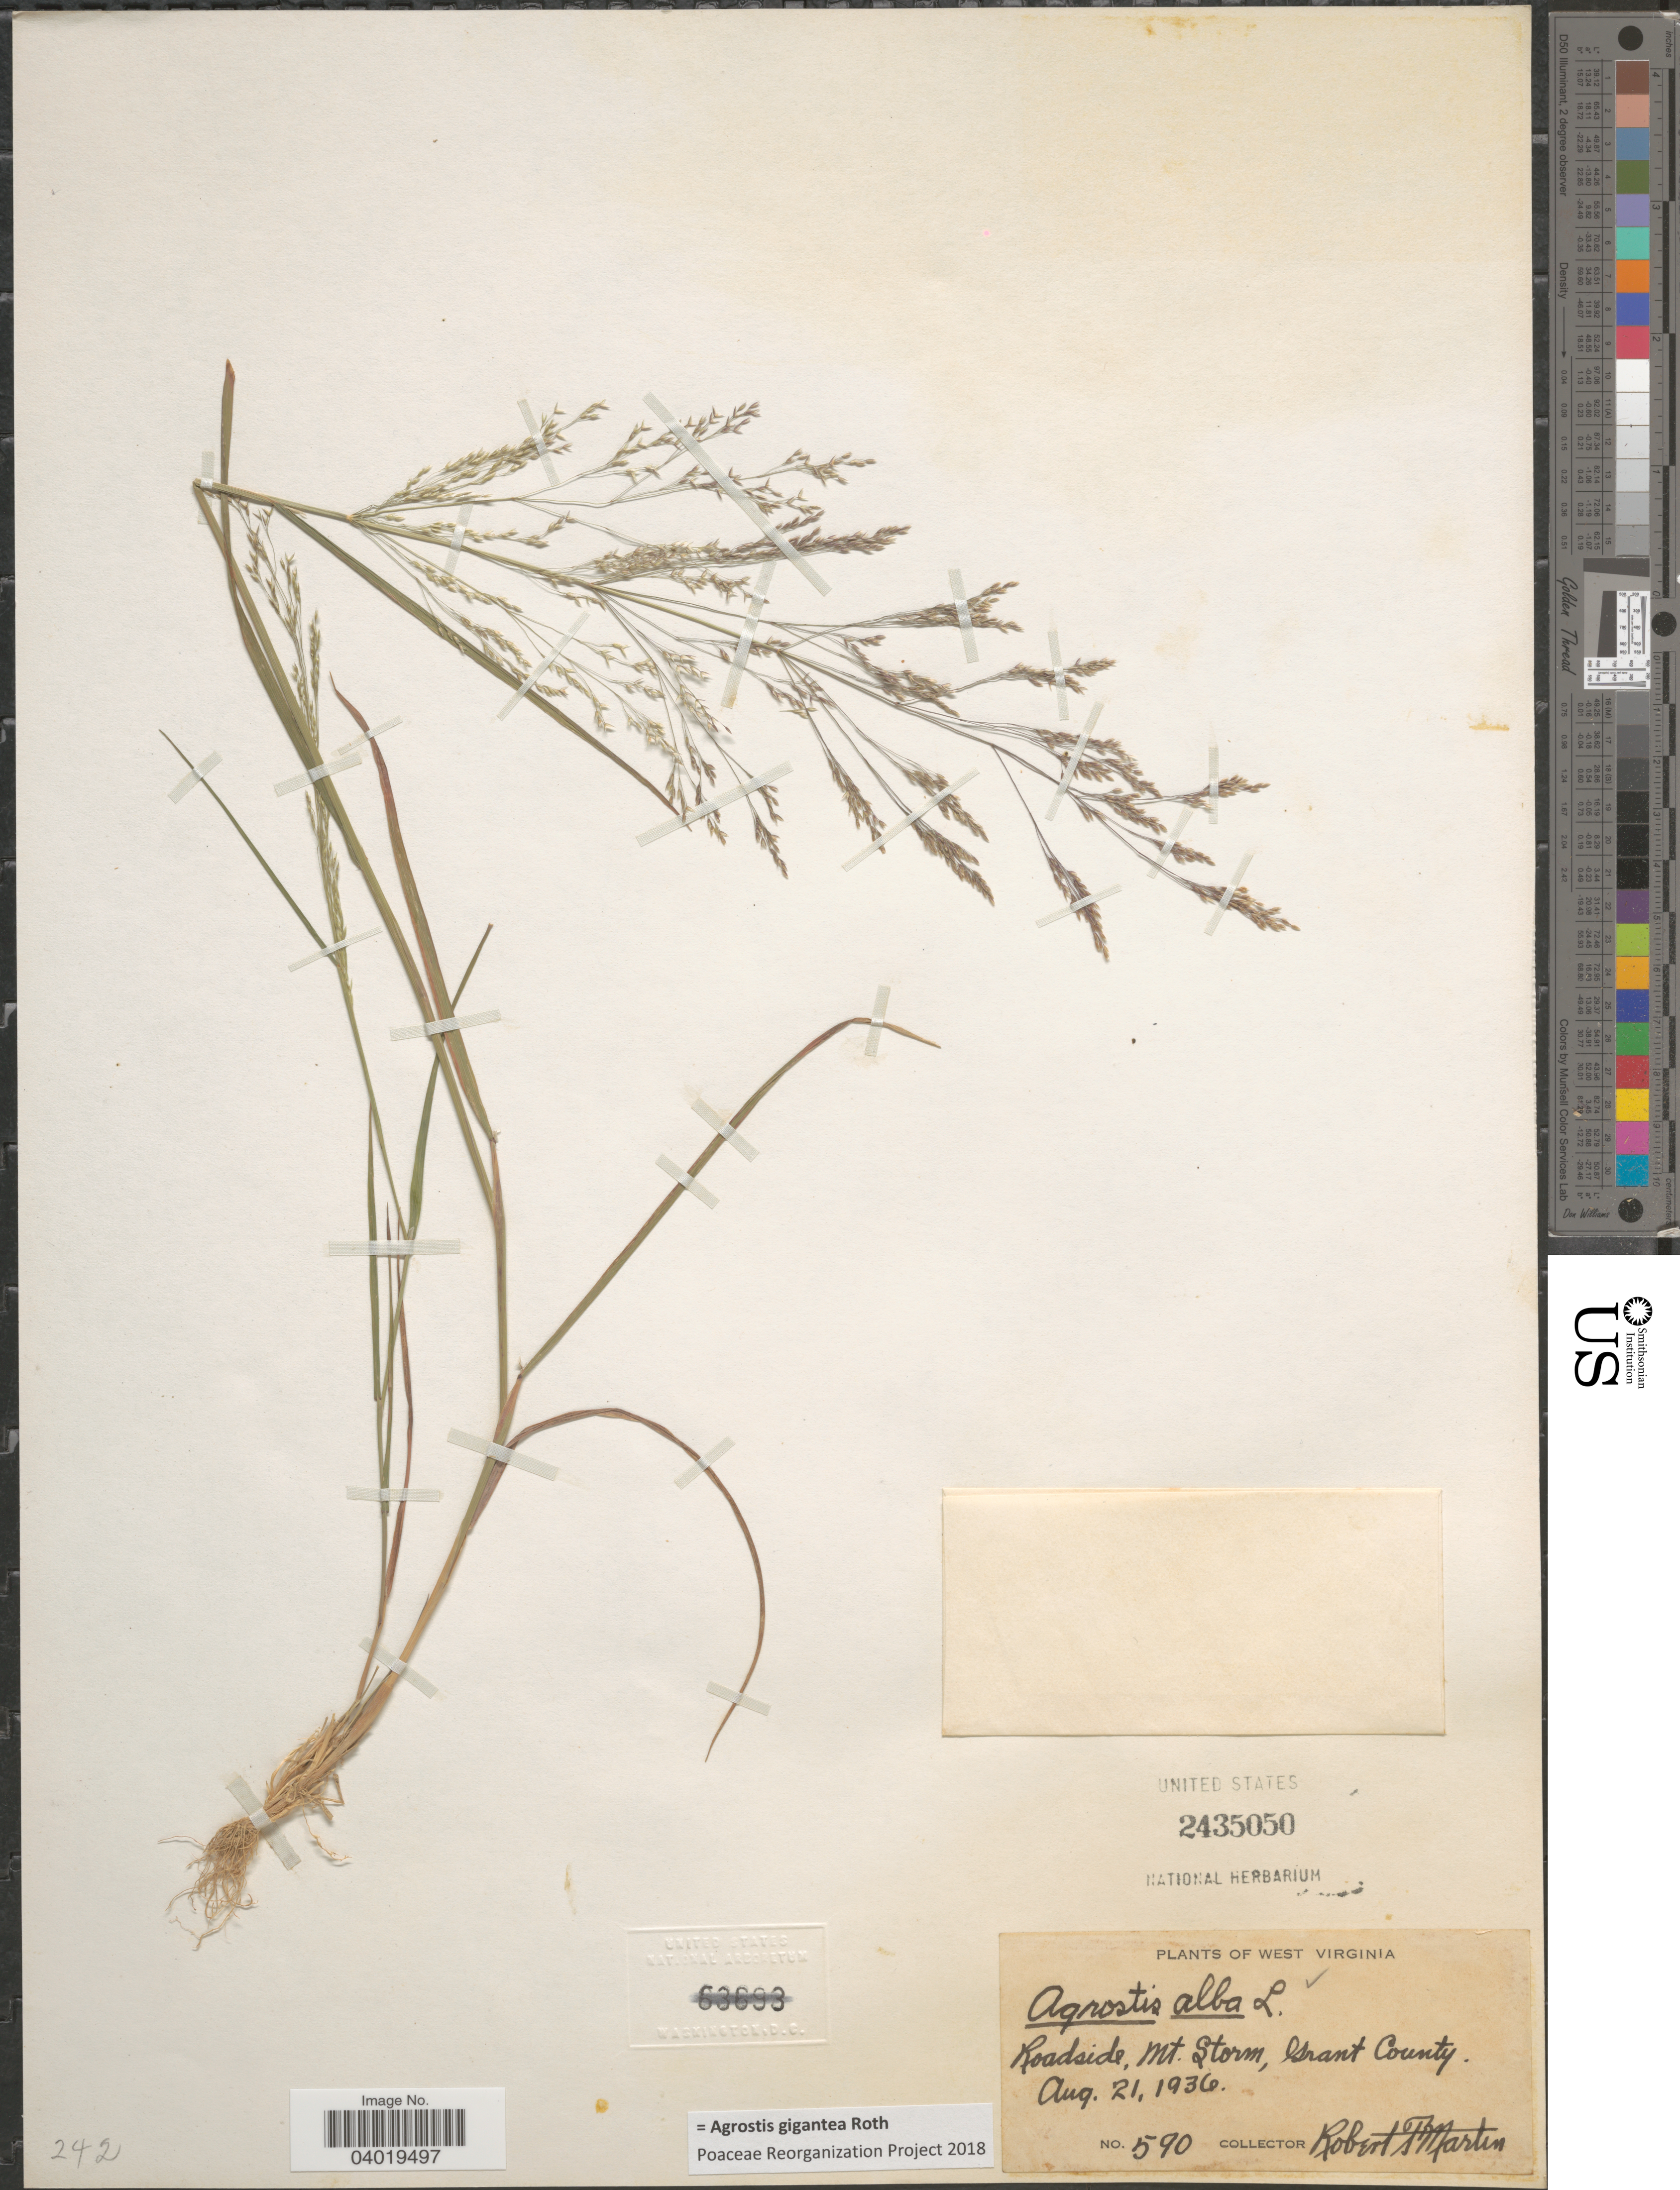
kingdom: Plantae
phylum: Tracheophyta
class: Liliopsida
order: Poales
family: Poaceae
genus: Agrostis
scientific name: Agrostis gigantea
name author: Roth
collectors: R. F. Martin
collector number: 590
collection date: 1936-08-21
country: United States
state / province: West Virginia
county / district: Grant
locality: Roadside, Mt. Storm, Grant County.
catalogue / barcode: US 2435050